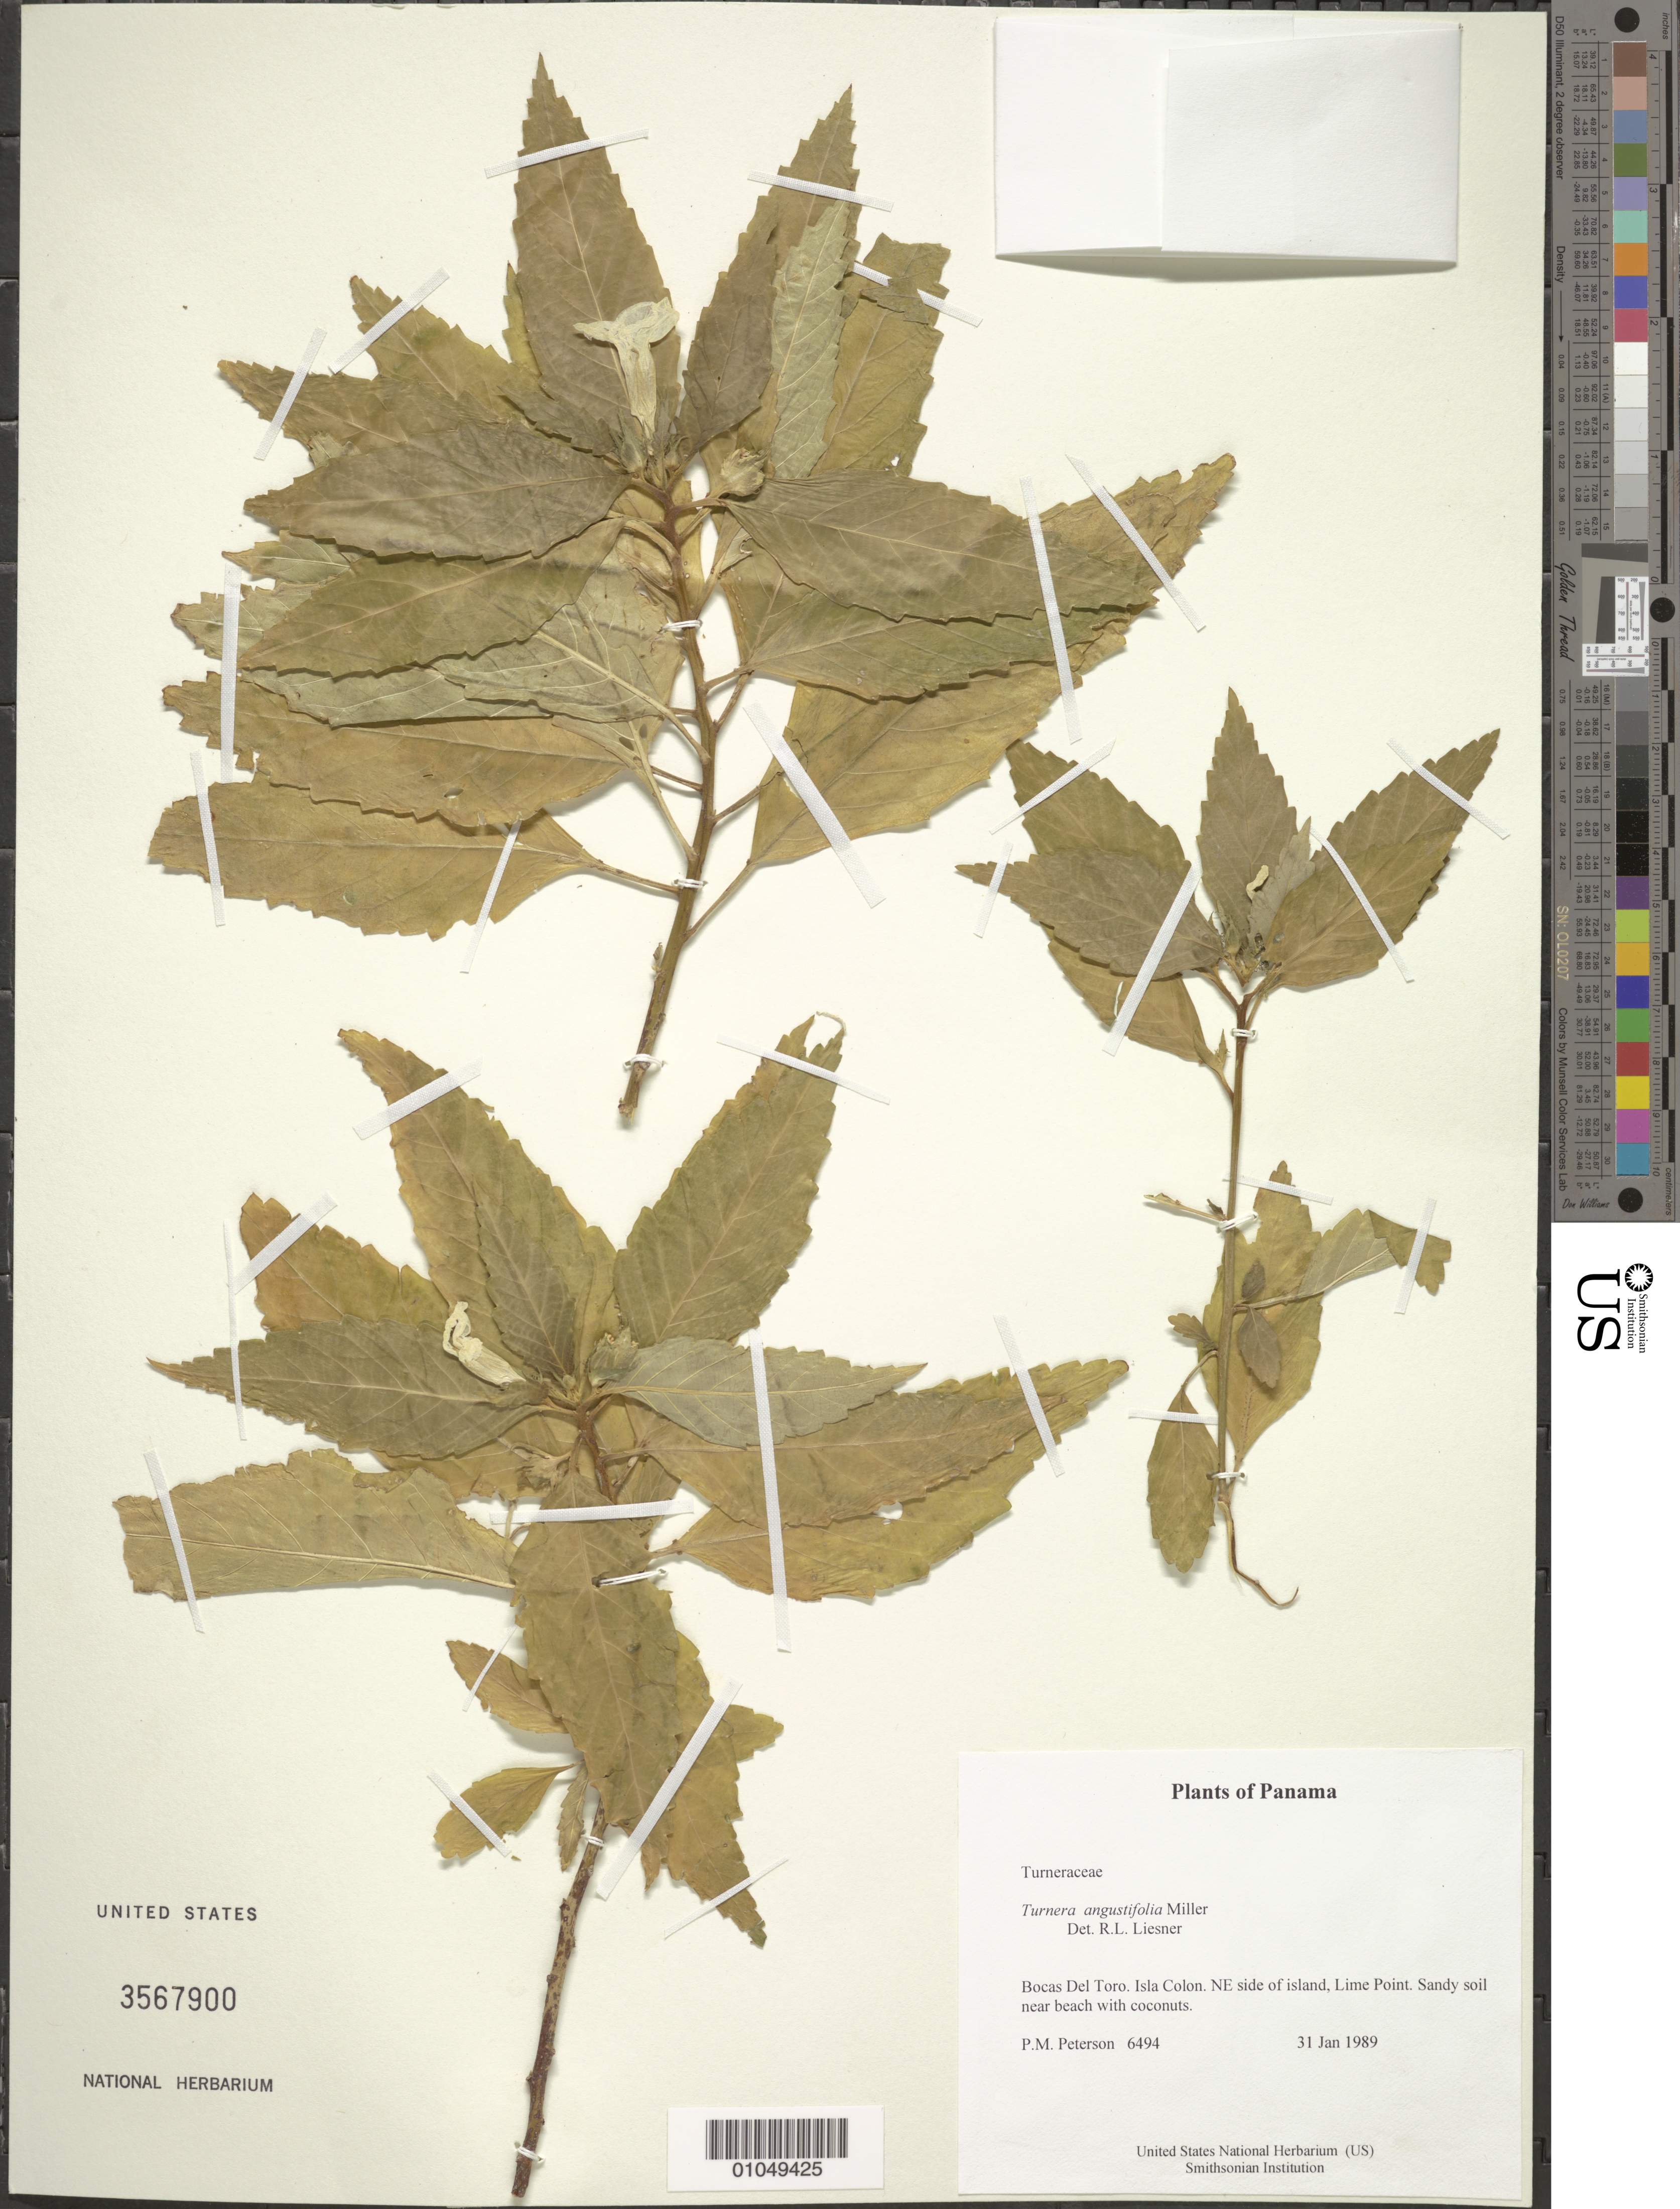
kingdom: Plantae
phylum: Tracheophyta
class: Magnoliopsida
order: Malpighiales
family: Turneraceae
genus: Turnera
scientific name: Turnera angustifolia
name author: Mill.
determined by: Liesner, R. L.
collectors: P. M. Peterson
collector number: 06494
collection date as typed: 31 Jan 1989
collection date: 1989-01-31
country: Panama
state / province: Bocas del Toro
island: Colón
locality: NE side of island, Lime Point.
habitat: Sandy soil near beach with coconuts.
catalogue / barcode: US 3567900